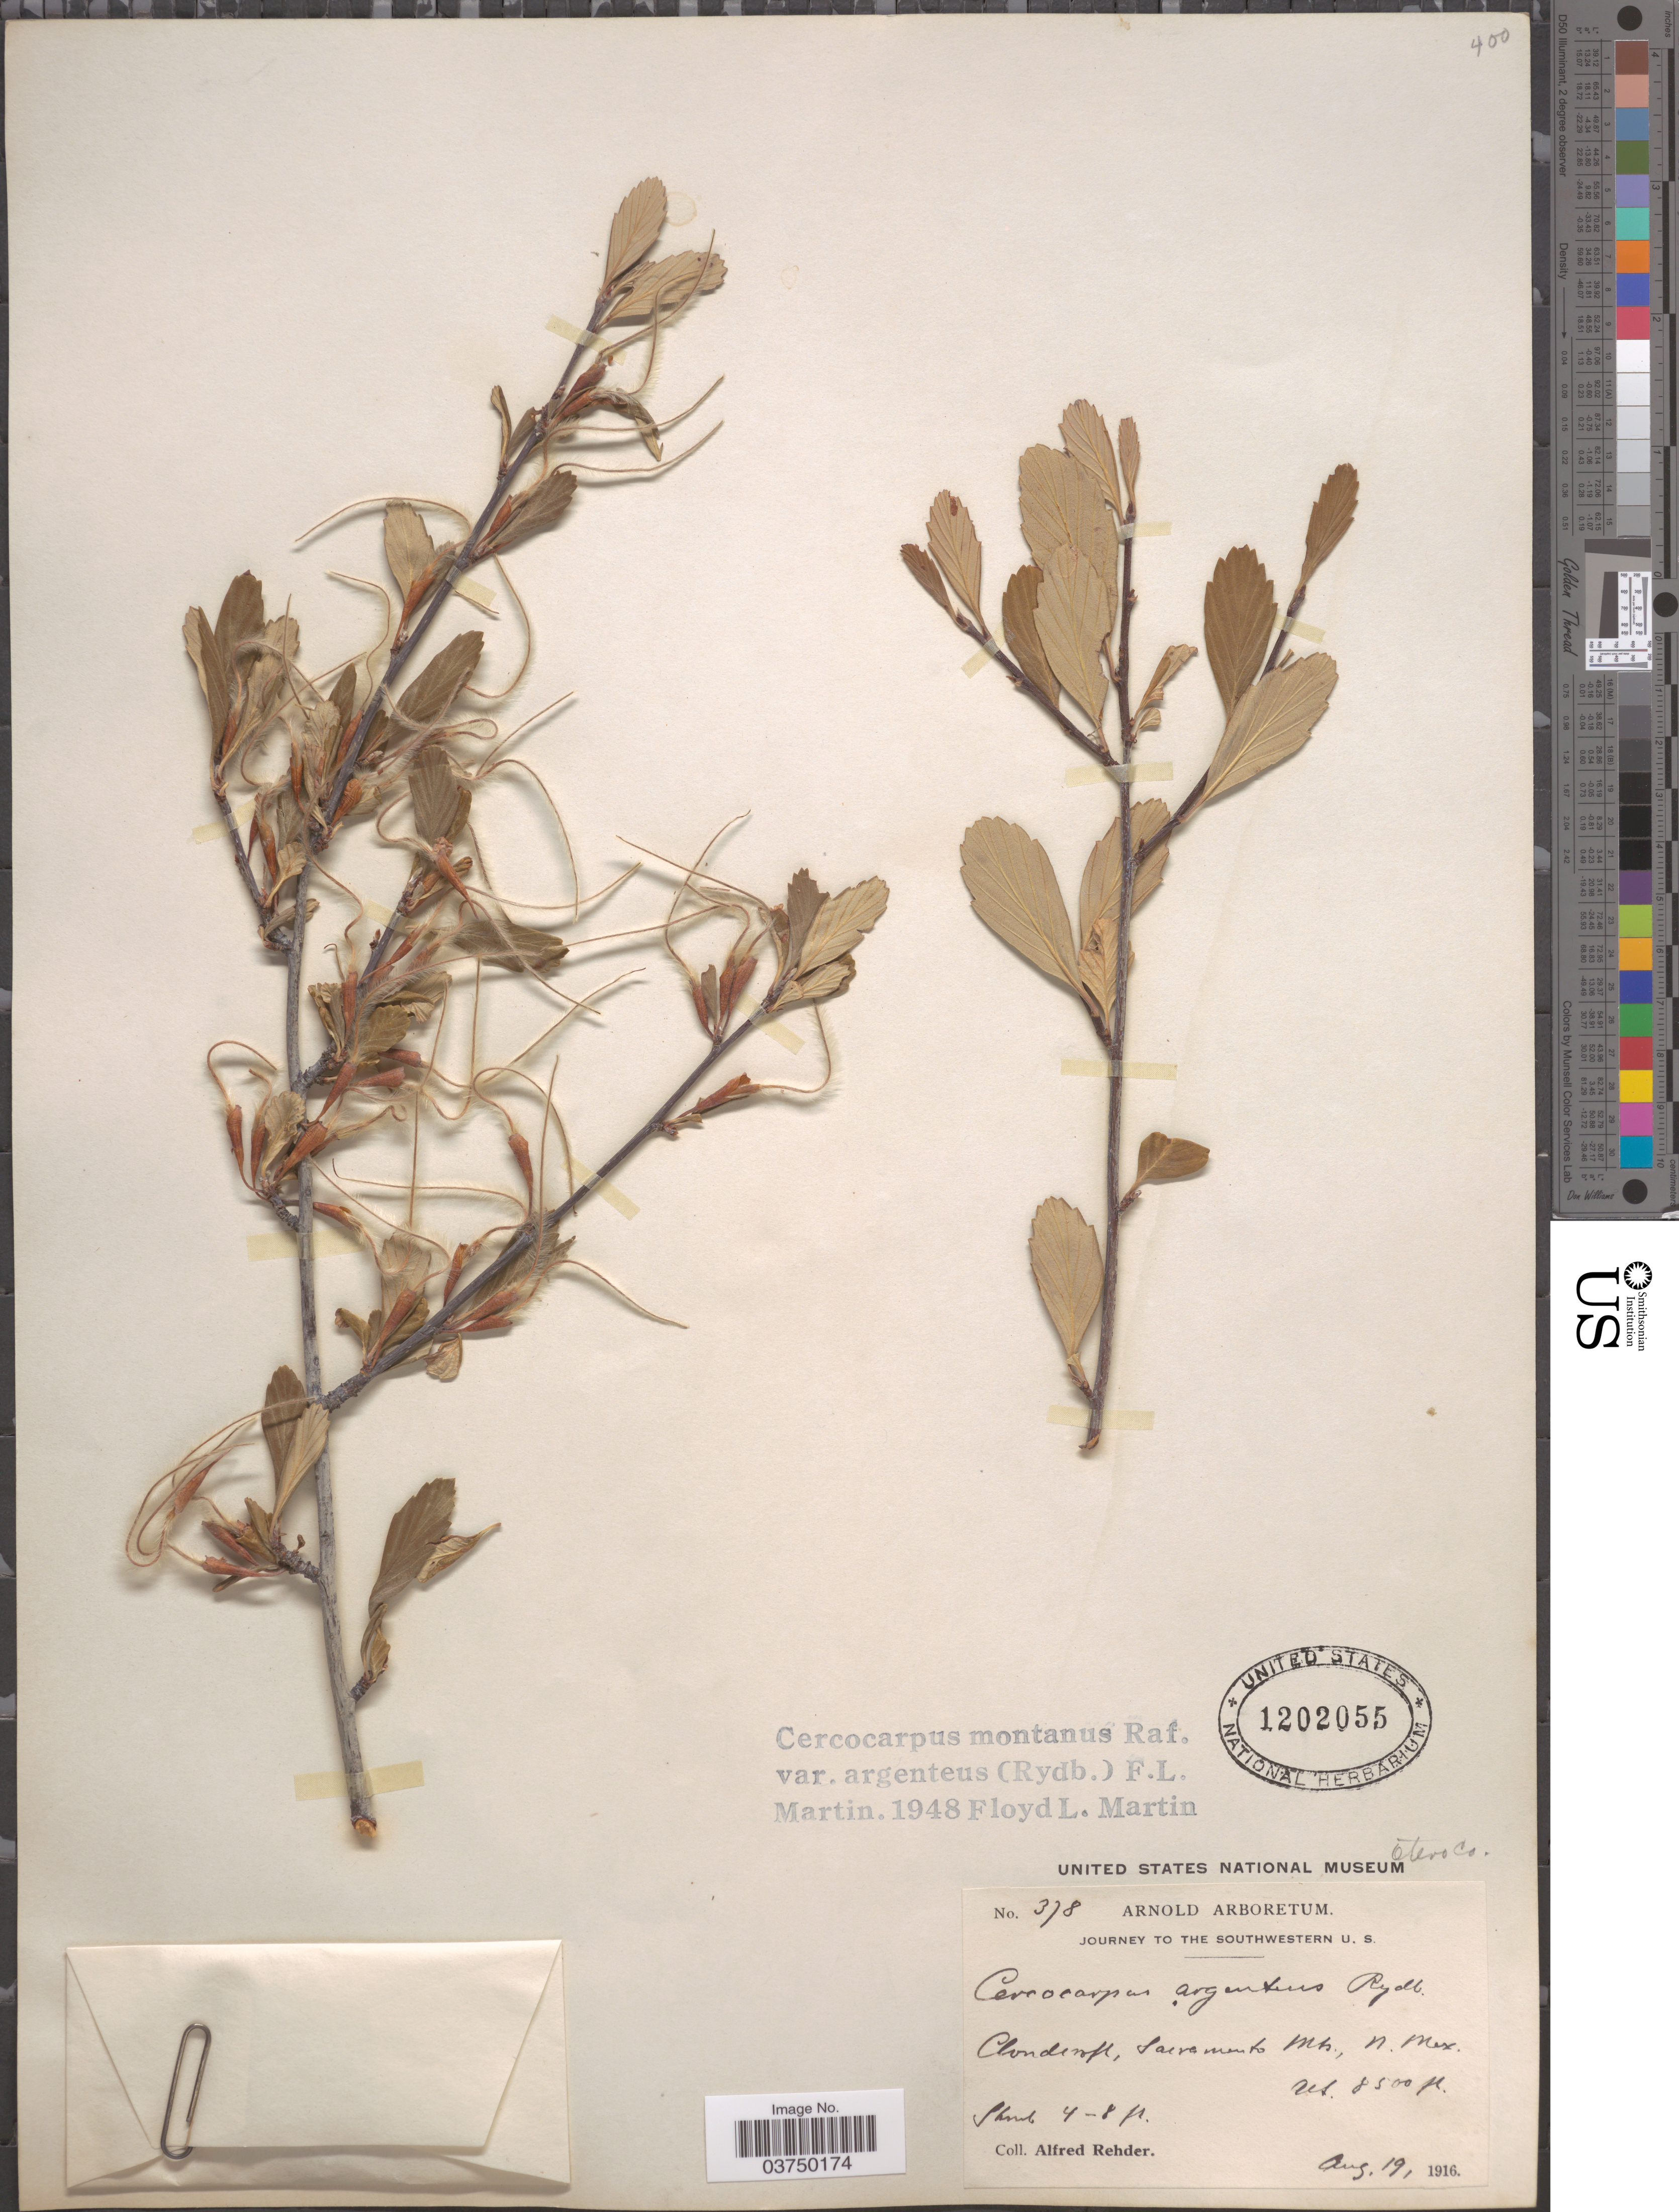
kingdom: Plantae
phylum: Tracheophyta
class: Magnoliopsida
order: Rosales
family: Rosaceae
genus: Cercocarpus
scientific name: Cercocarpus montanus var. argenteus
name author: (Rydb.) F.L. Martin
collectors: A. Rehder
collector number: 378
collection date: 1916-08-19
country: United States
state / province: New Mexico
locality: The Southwestern U. S. Clonderoft, Sacramento Mts. Otero Co.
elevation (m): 2591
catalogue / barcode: US 1202055